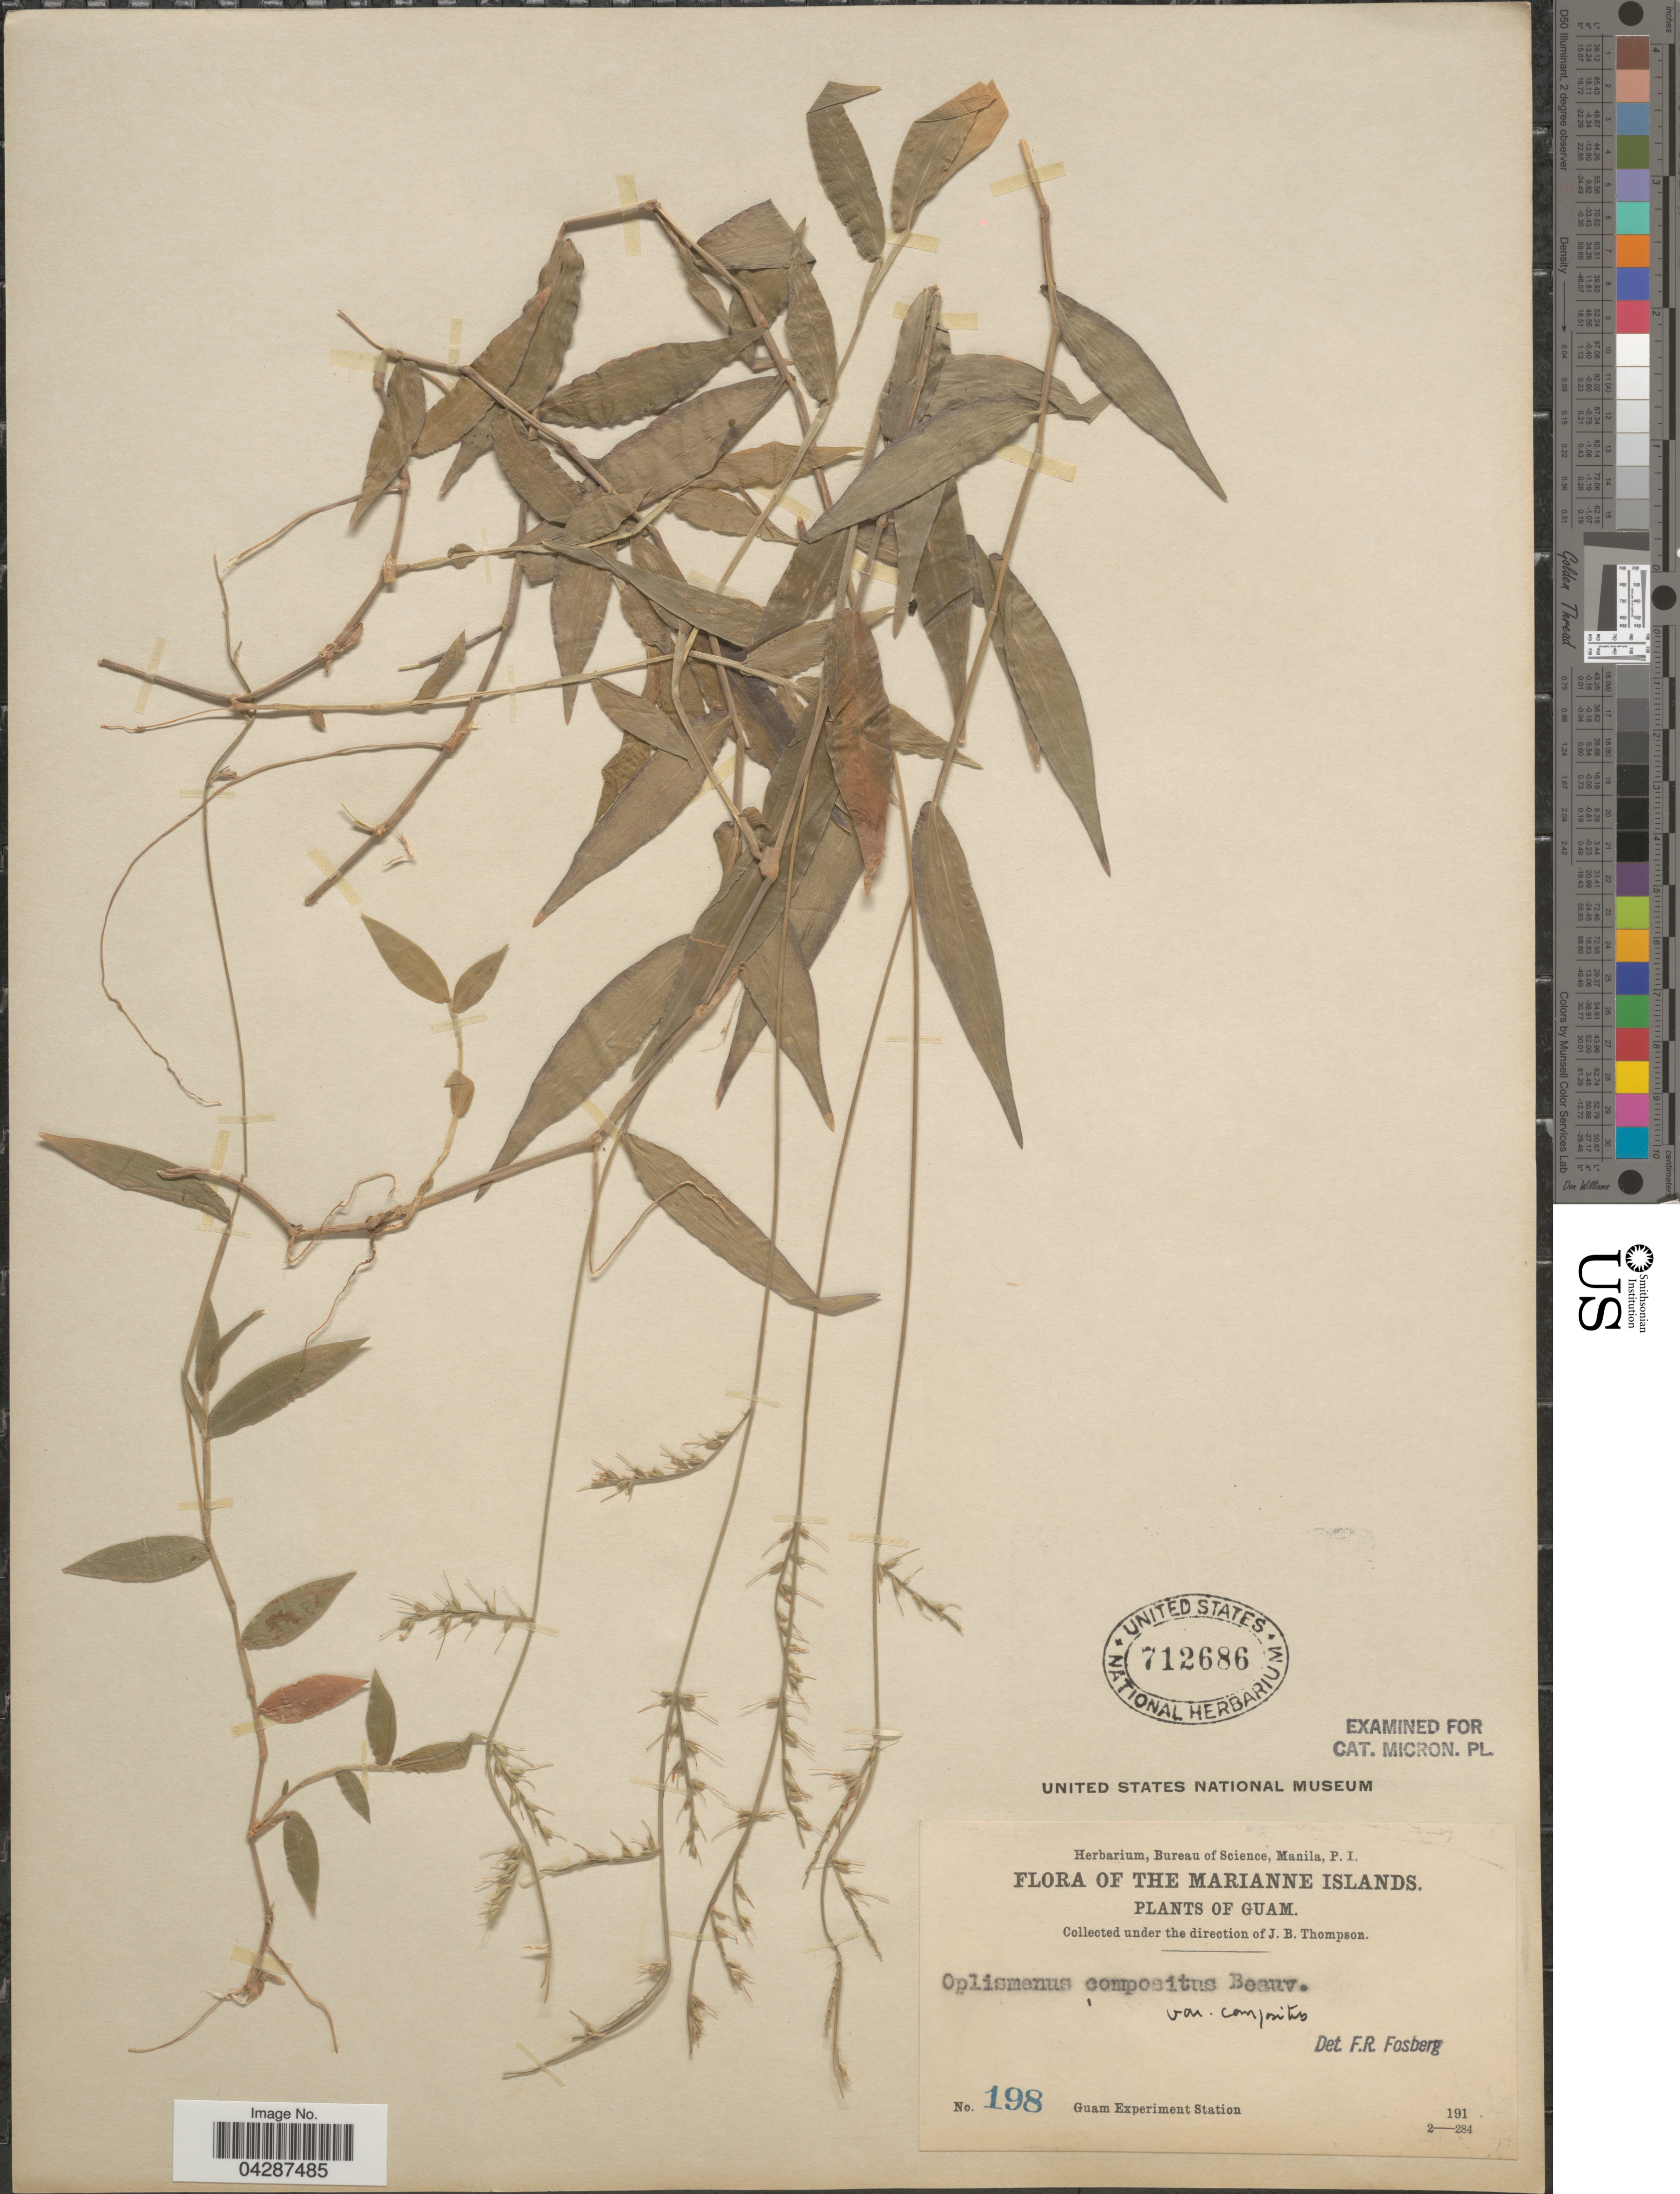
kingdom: Plantae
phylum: Tracheophyta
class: Liliopsida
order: Poales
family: Poaceae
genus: Oplismenus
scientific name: Oplismenus compositus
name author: (L.) P. Beauv.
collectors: ex herb. Bureau of Science Manila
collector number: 198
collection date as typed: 191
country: Guam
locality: The Marianne Islands. Guam Experiment Station [unsure placement]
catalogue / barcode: US 712686